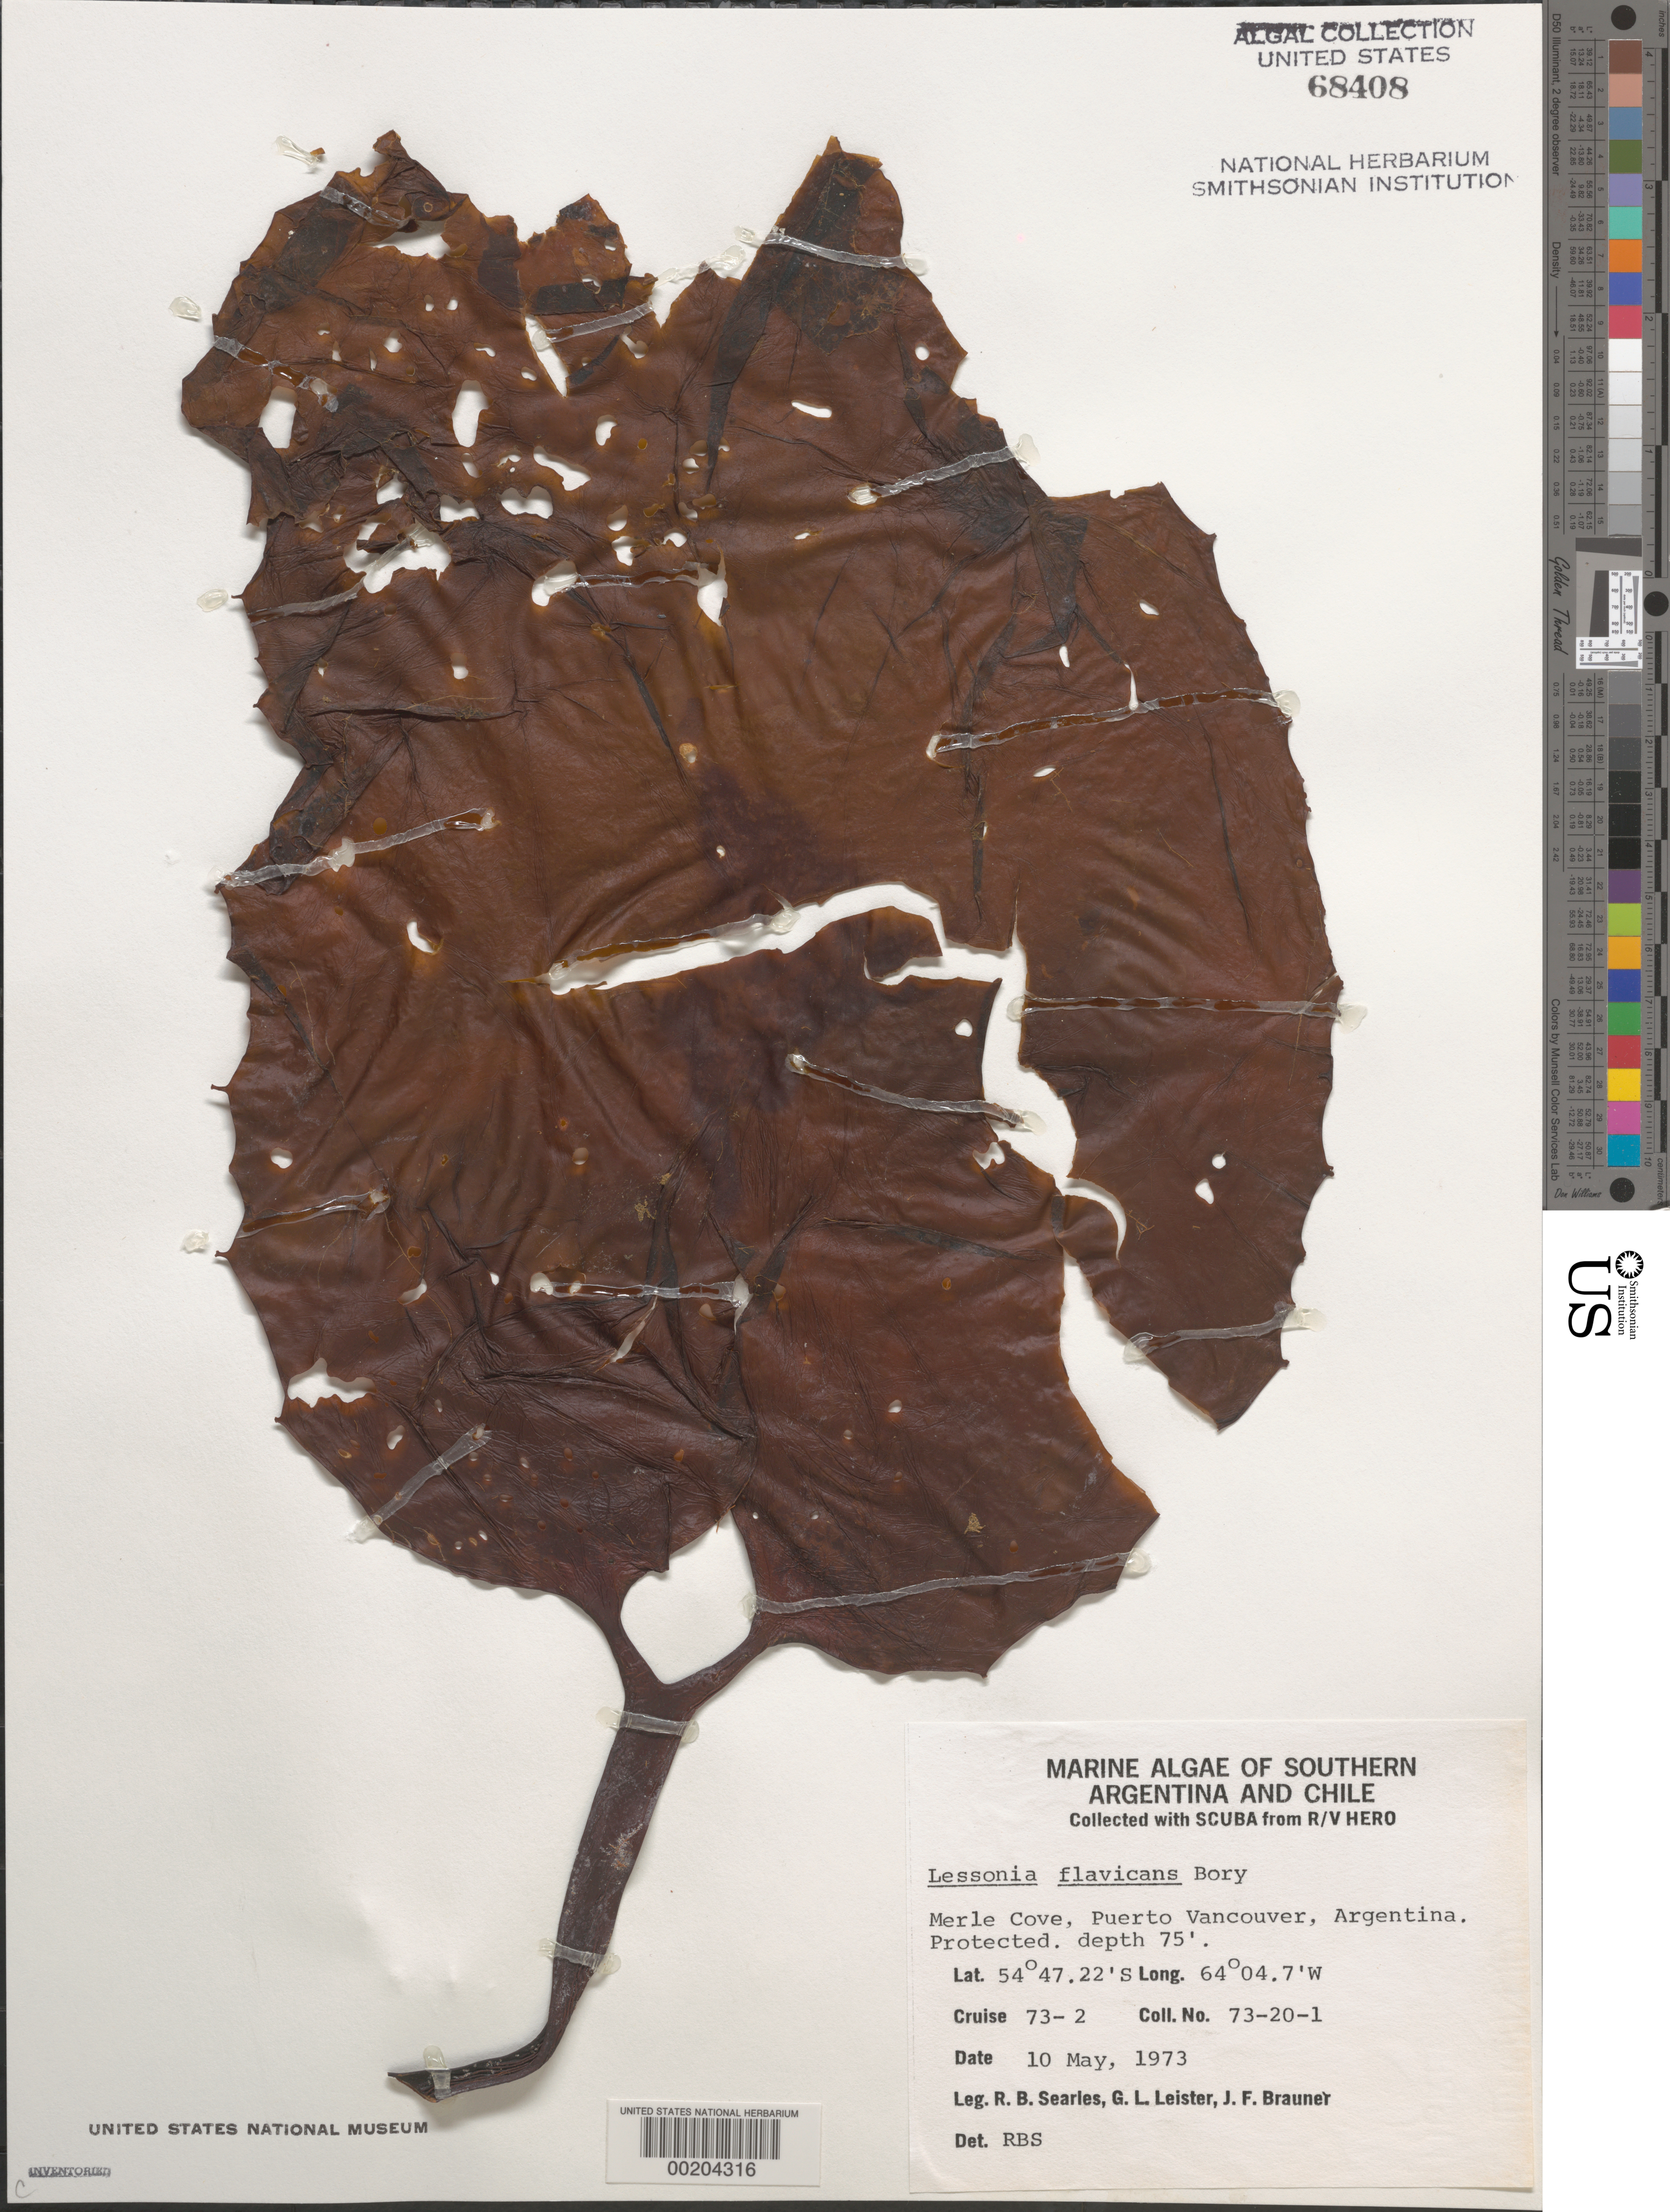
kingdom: Chromista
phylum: Ochrophyta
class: Phaeophyceae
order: Laminariales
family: Lessoniaceae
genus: Lessonia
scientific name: Lessonia flavicans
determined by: Searles, R. B.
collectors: R. Searles, G. Leister & J. F. Brauner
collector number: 73-20-1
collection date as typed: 10 May 1973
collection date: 1973-05-10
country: Argentina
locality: Merle Cove, Puerto Vancouver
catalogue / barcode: US 68408